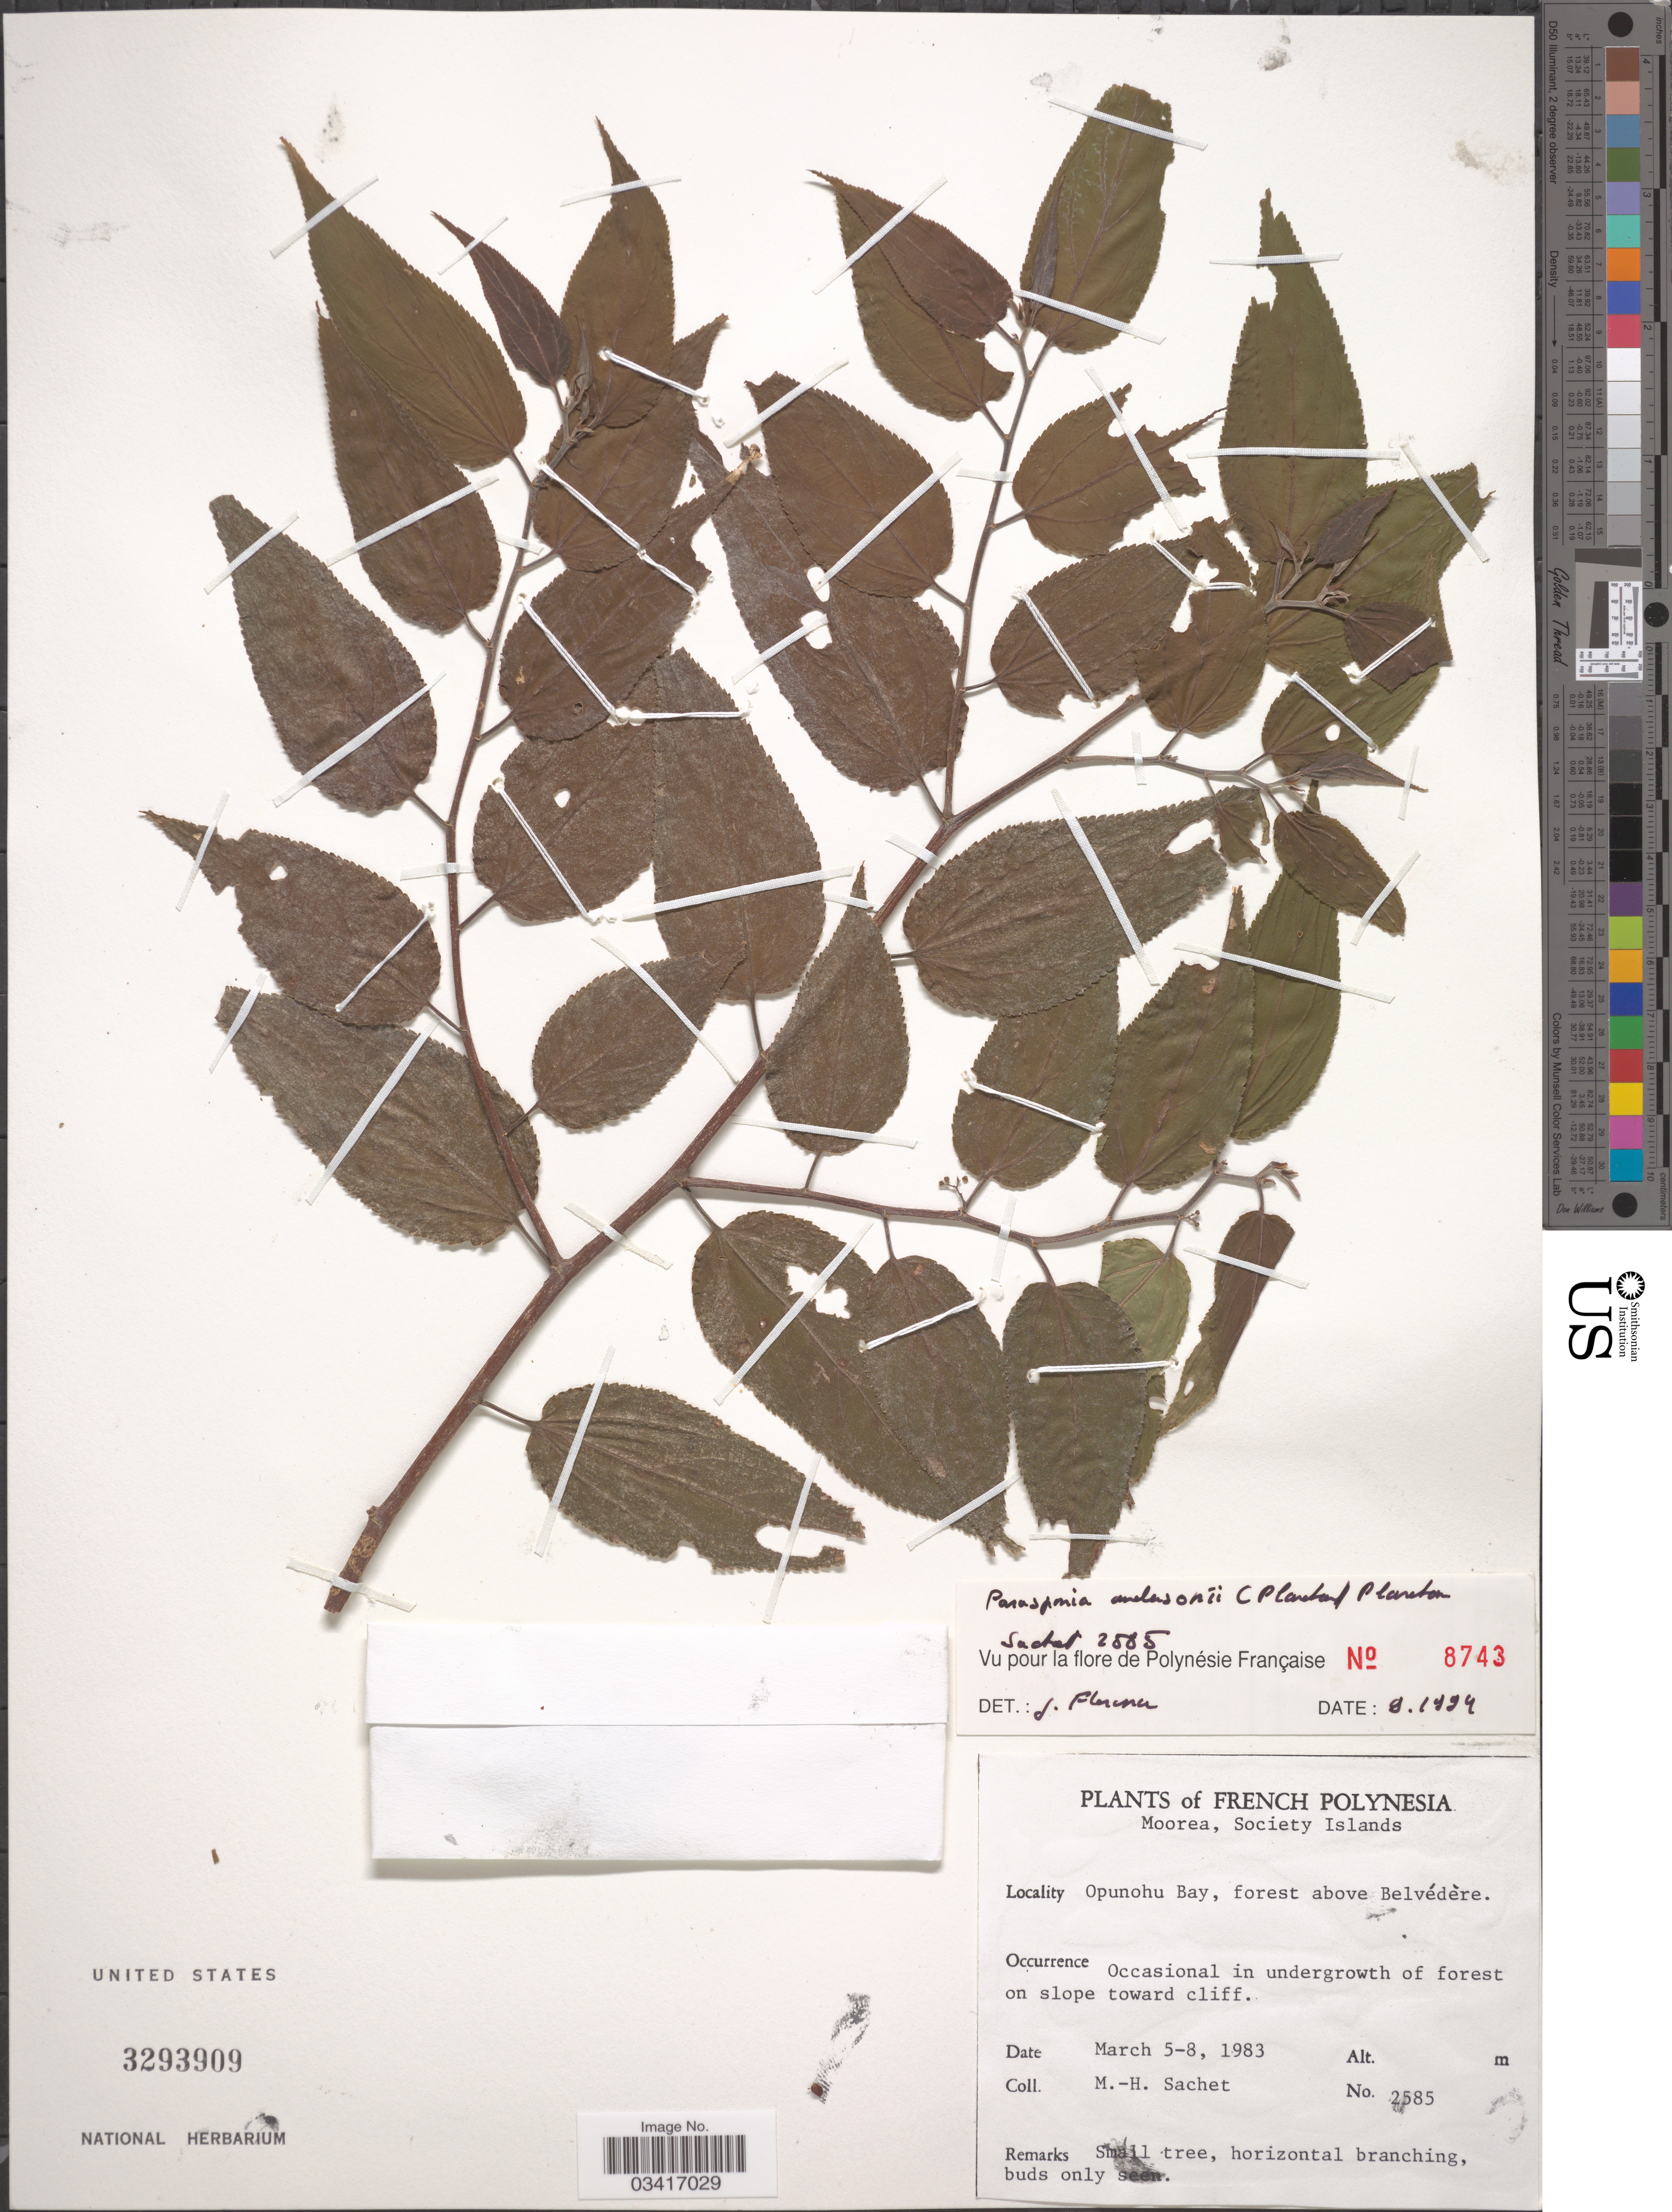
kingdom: Plantae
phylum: Tracheophyta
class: Magnoliopsida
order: Rosales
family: Cannabaceae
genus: Parasponia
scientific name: Parasponia andersonii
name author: Planch.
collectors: M.-H. Sachet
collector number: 2585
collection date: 1983-03-05/1983-03-08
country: French Polynesia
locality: Moorea, Society Islands. Opunohu Bay, forest above Belvédère.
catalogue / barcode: US 3293909